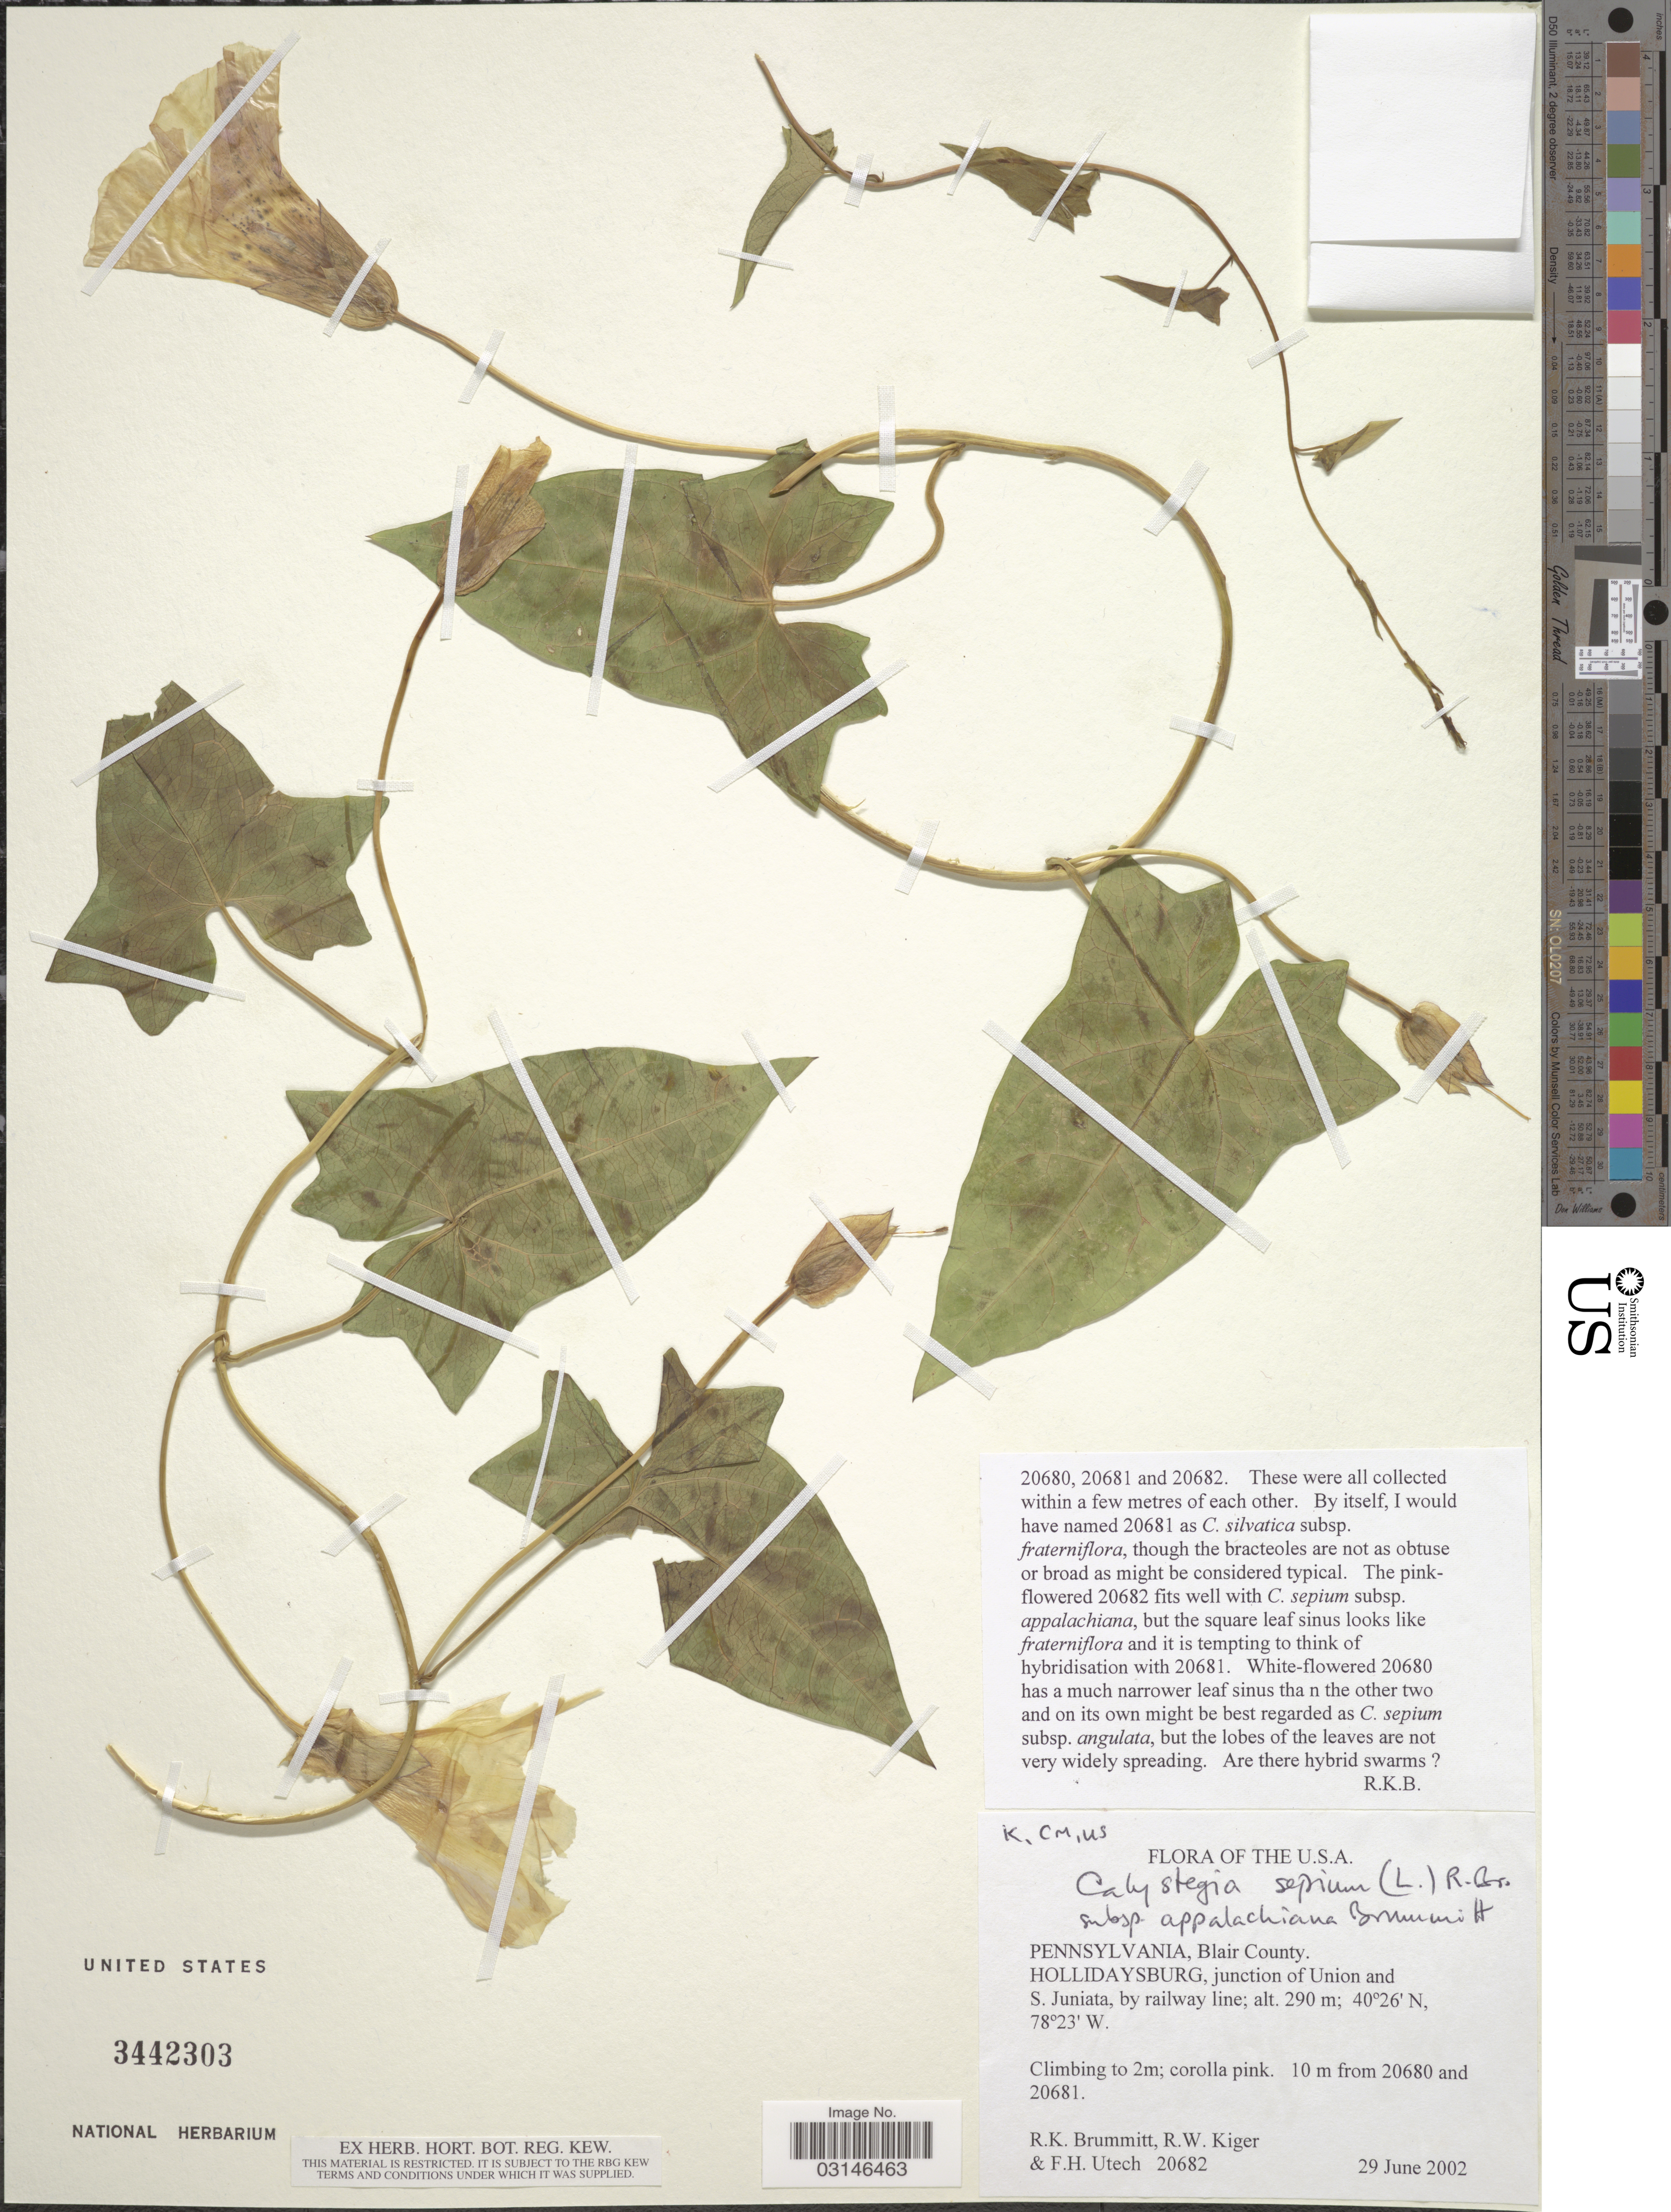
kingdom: Plantae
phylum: Tracheophyta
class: Magnoliopsida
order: Solanales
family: Convolvulaceae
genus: Calystegia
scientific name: Calystegia sepium subsp. appalachiana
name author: Brummitt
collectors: R. Brummitt, R. Kiger & F. Utech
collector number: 20682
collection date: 2002-06-29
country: United States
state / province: Pennsylvania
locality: Blair County, Hollidaysburg, junction of Union and S. Juniata, by railway line.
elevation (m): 290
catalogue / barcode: US 3442303